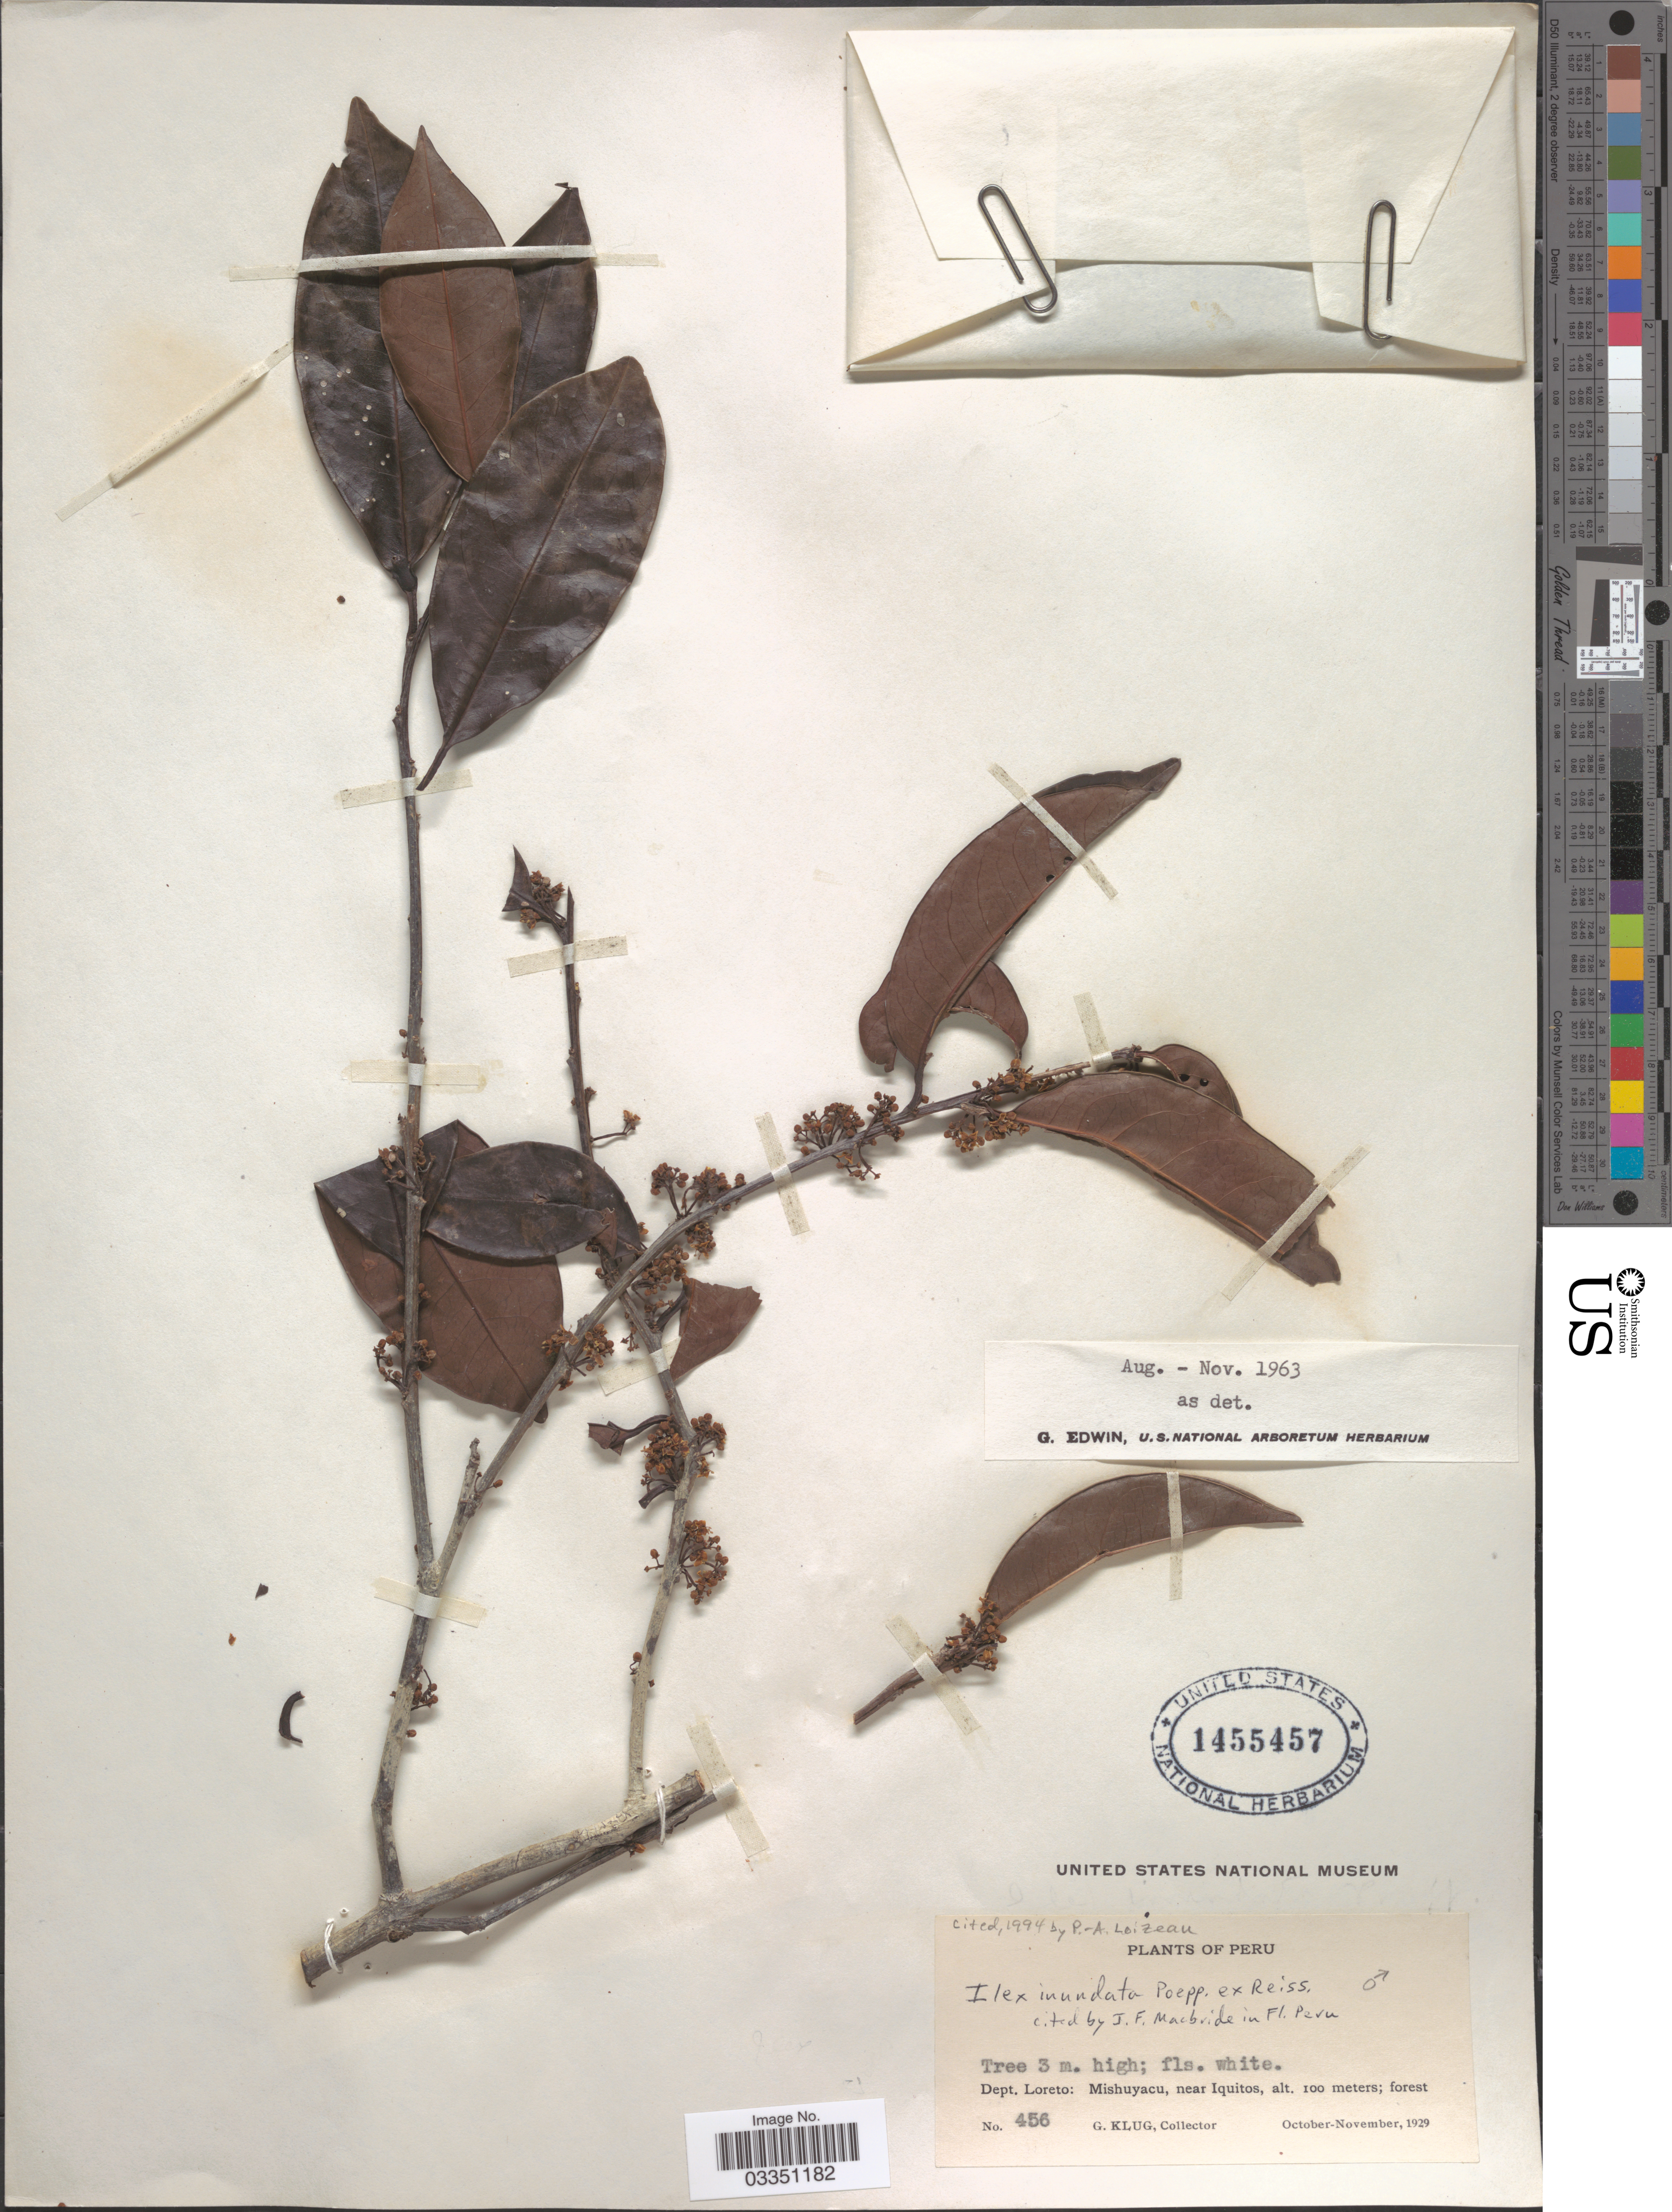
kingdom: Plantae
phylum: Tracheophyta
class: Magnoliopsida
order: Aquifoliales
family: Aquifoliaceae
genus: Ilex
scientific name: Ilex inundata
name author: Poepp. ex Reissek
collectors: G. Klug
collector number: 456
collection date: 1929-10/1929-11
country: Peru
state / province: Loreto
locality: Dept. Loreto: Mishuyacu, near Iquitos.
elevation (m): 100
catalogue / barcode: US 1455457